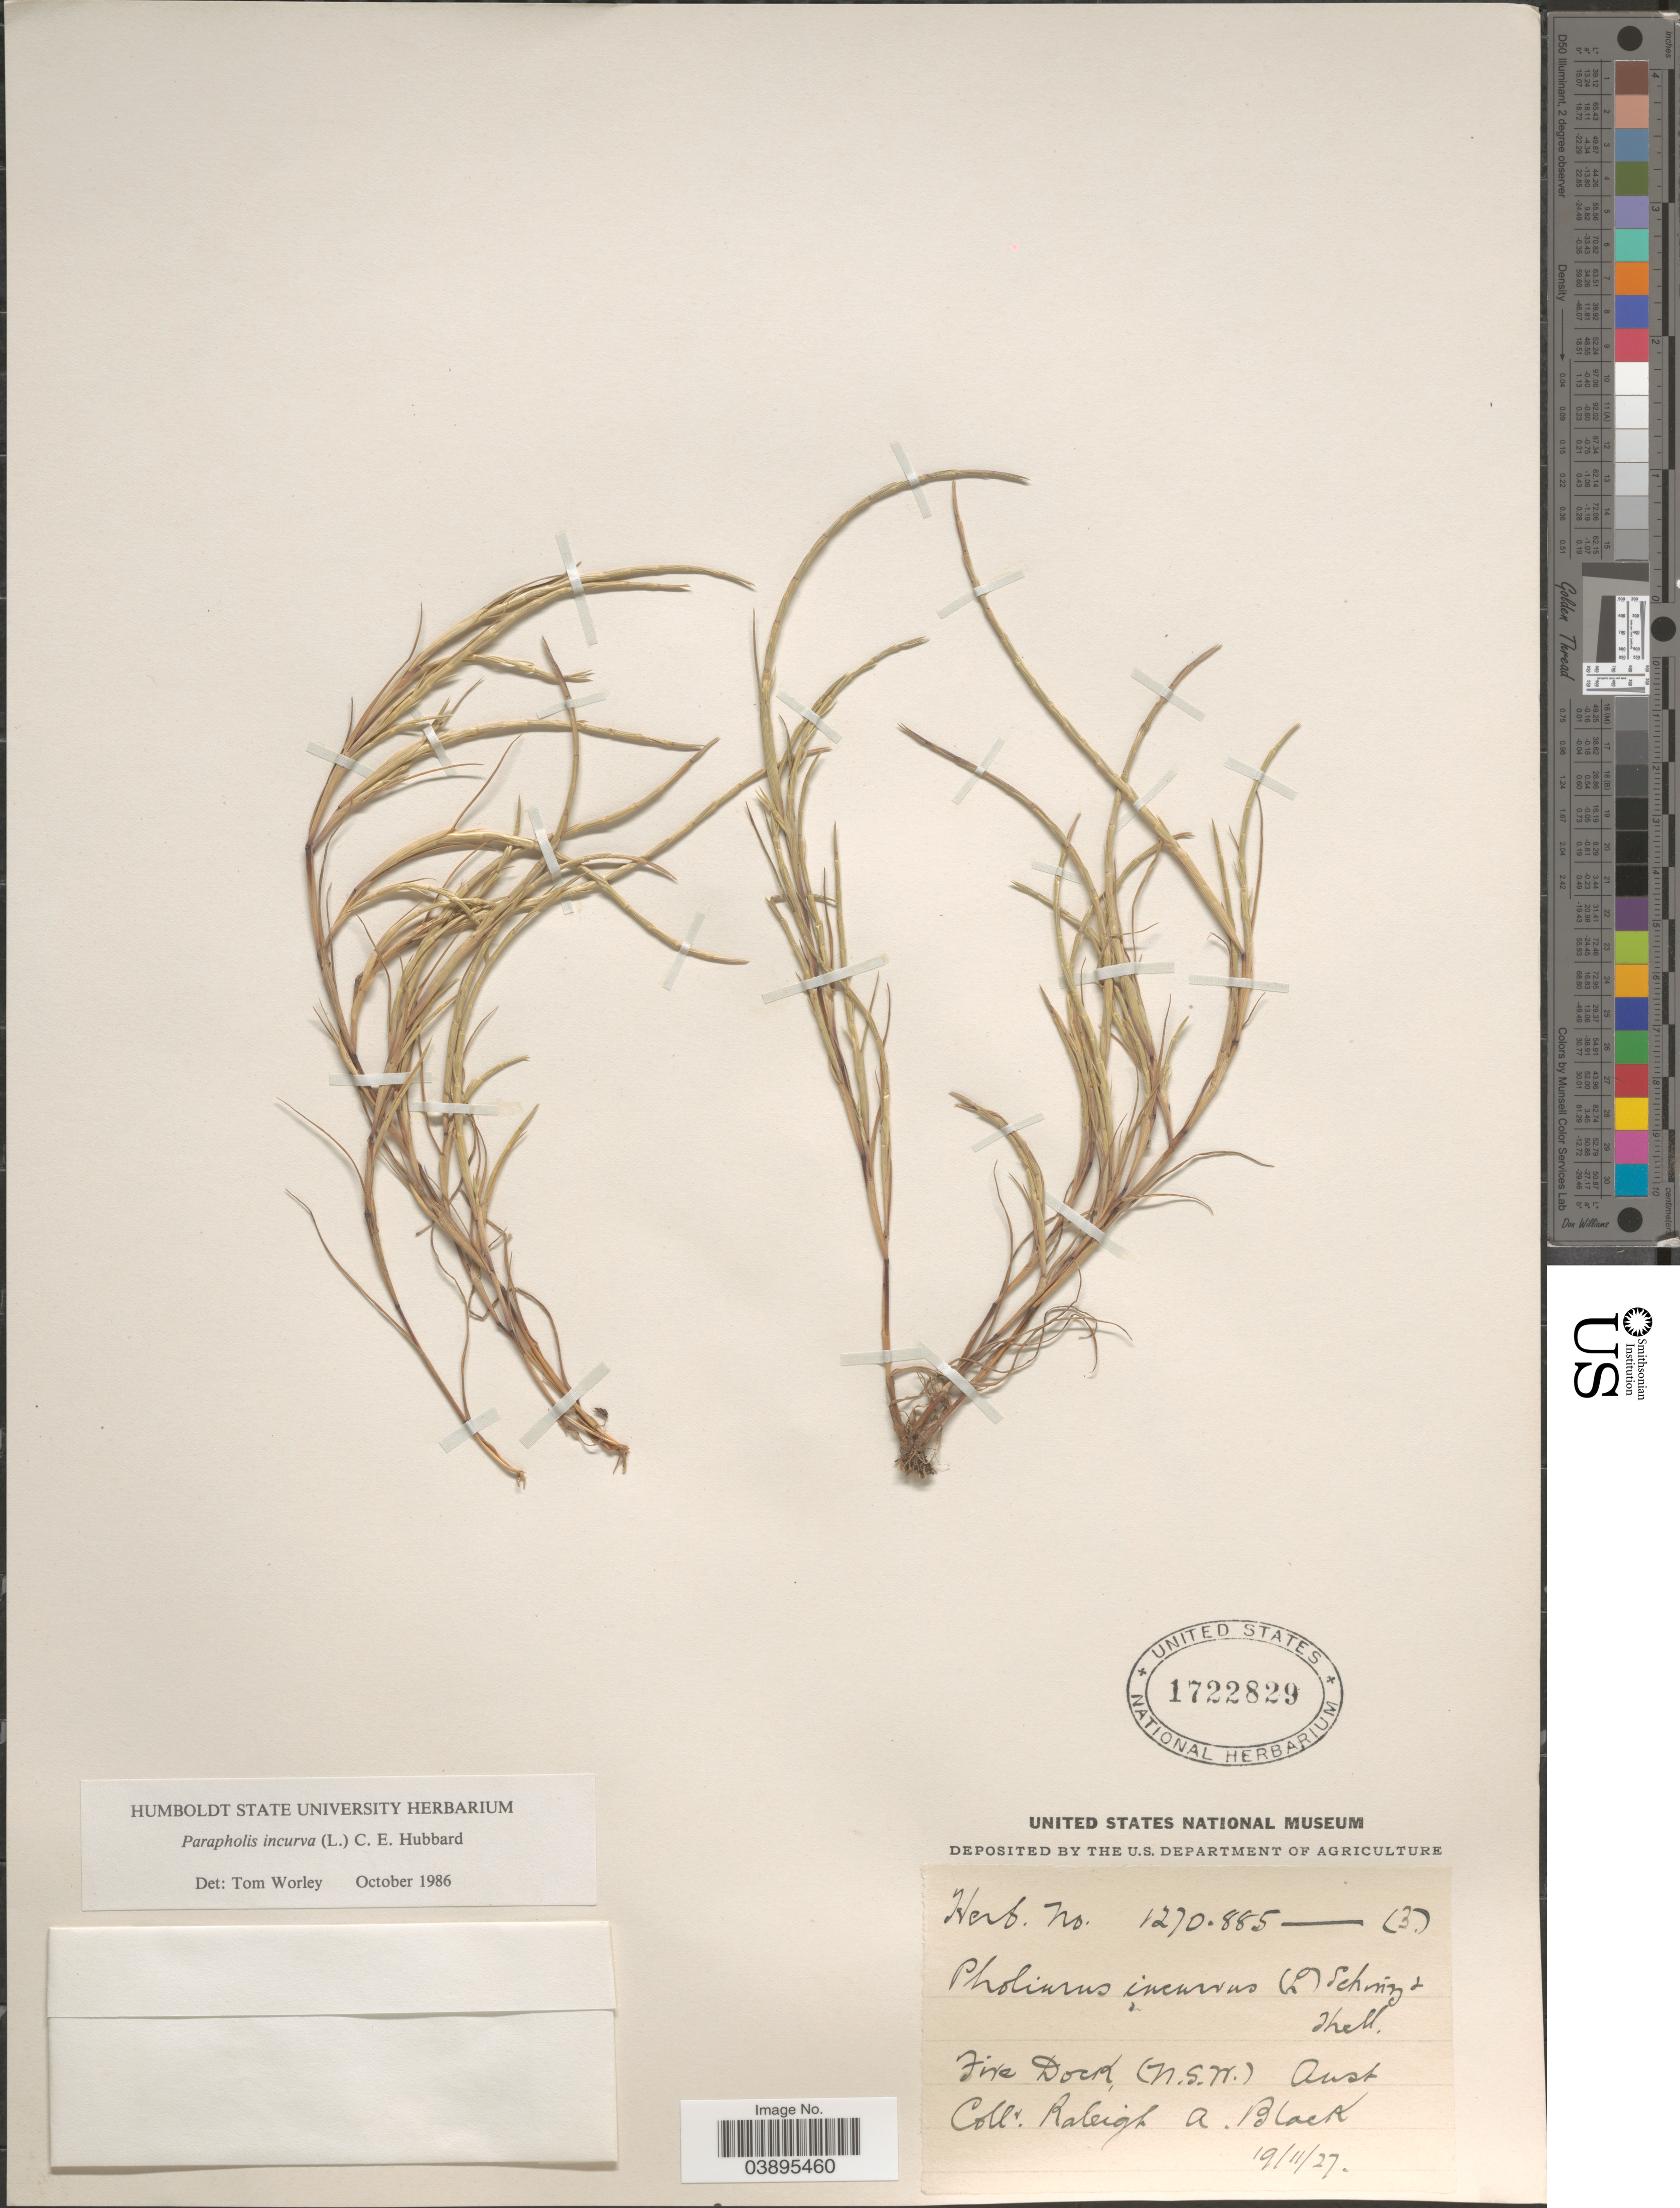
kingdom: Plantae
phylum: Tracheophyta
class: Liliopsida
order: Poales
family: Poaceae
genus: Parapholis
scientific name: Parapholis incurva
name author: (L.) C.E. Hubb.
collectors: R. A. Black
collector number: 1270885/3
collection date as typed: Transcribed d/m/y: 19/11/27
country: Australia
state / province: New South Wales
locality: Five Dock (N.S.W.).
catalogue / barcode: US 1722829